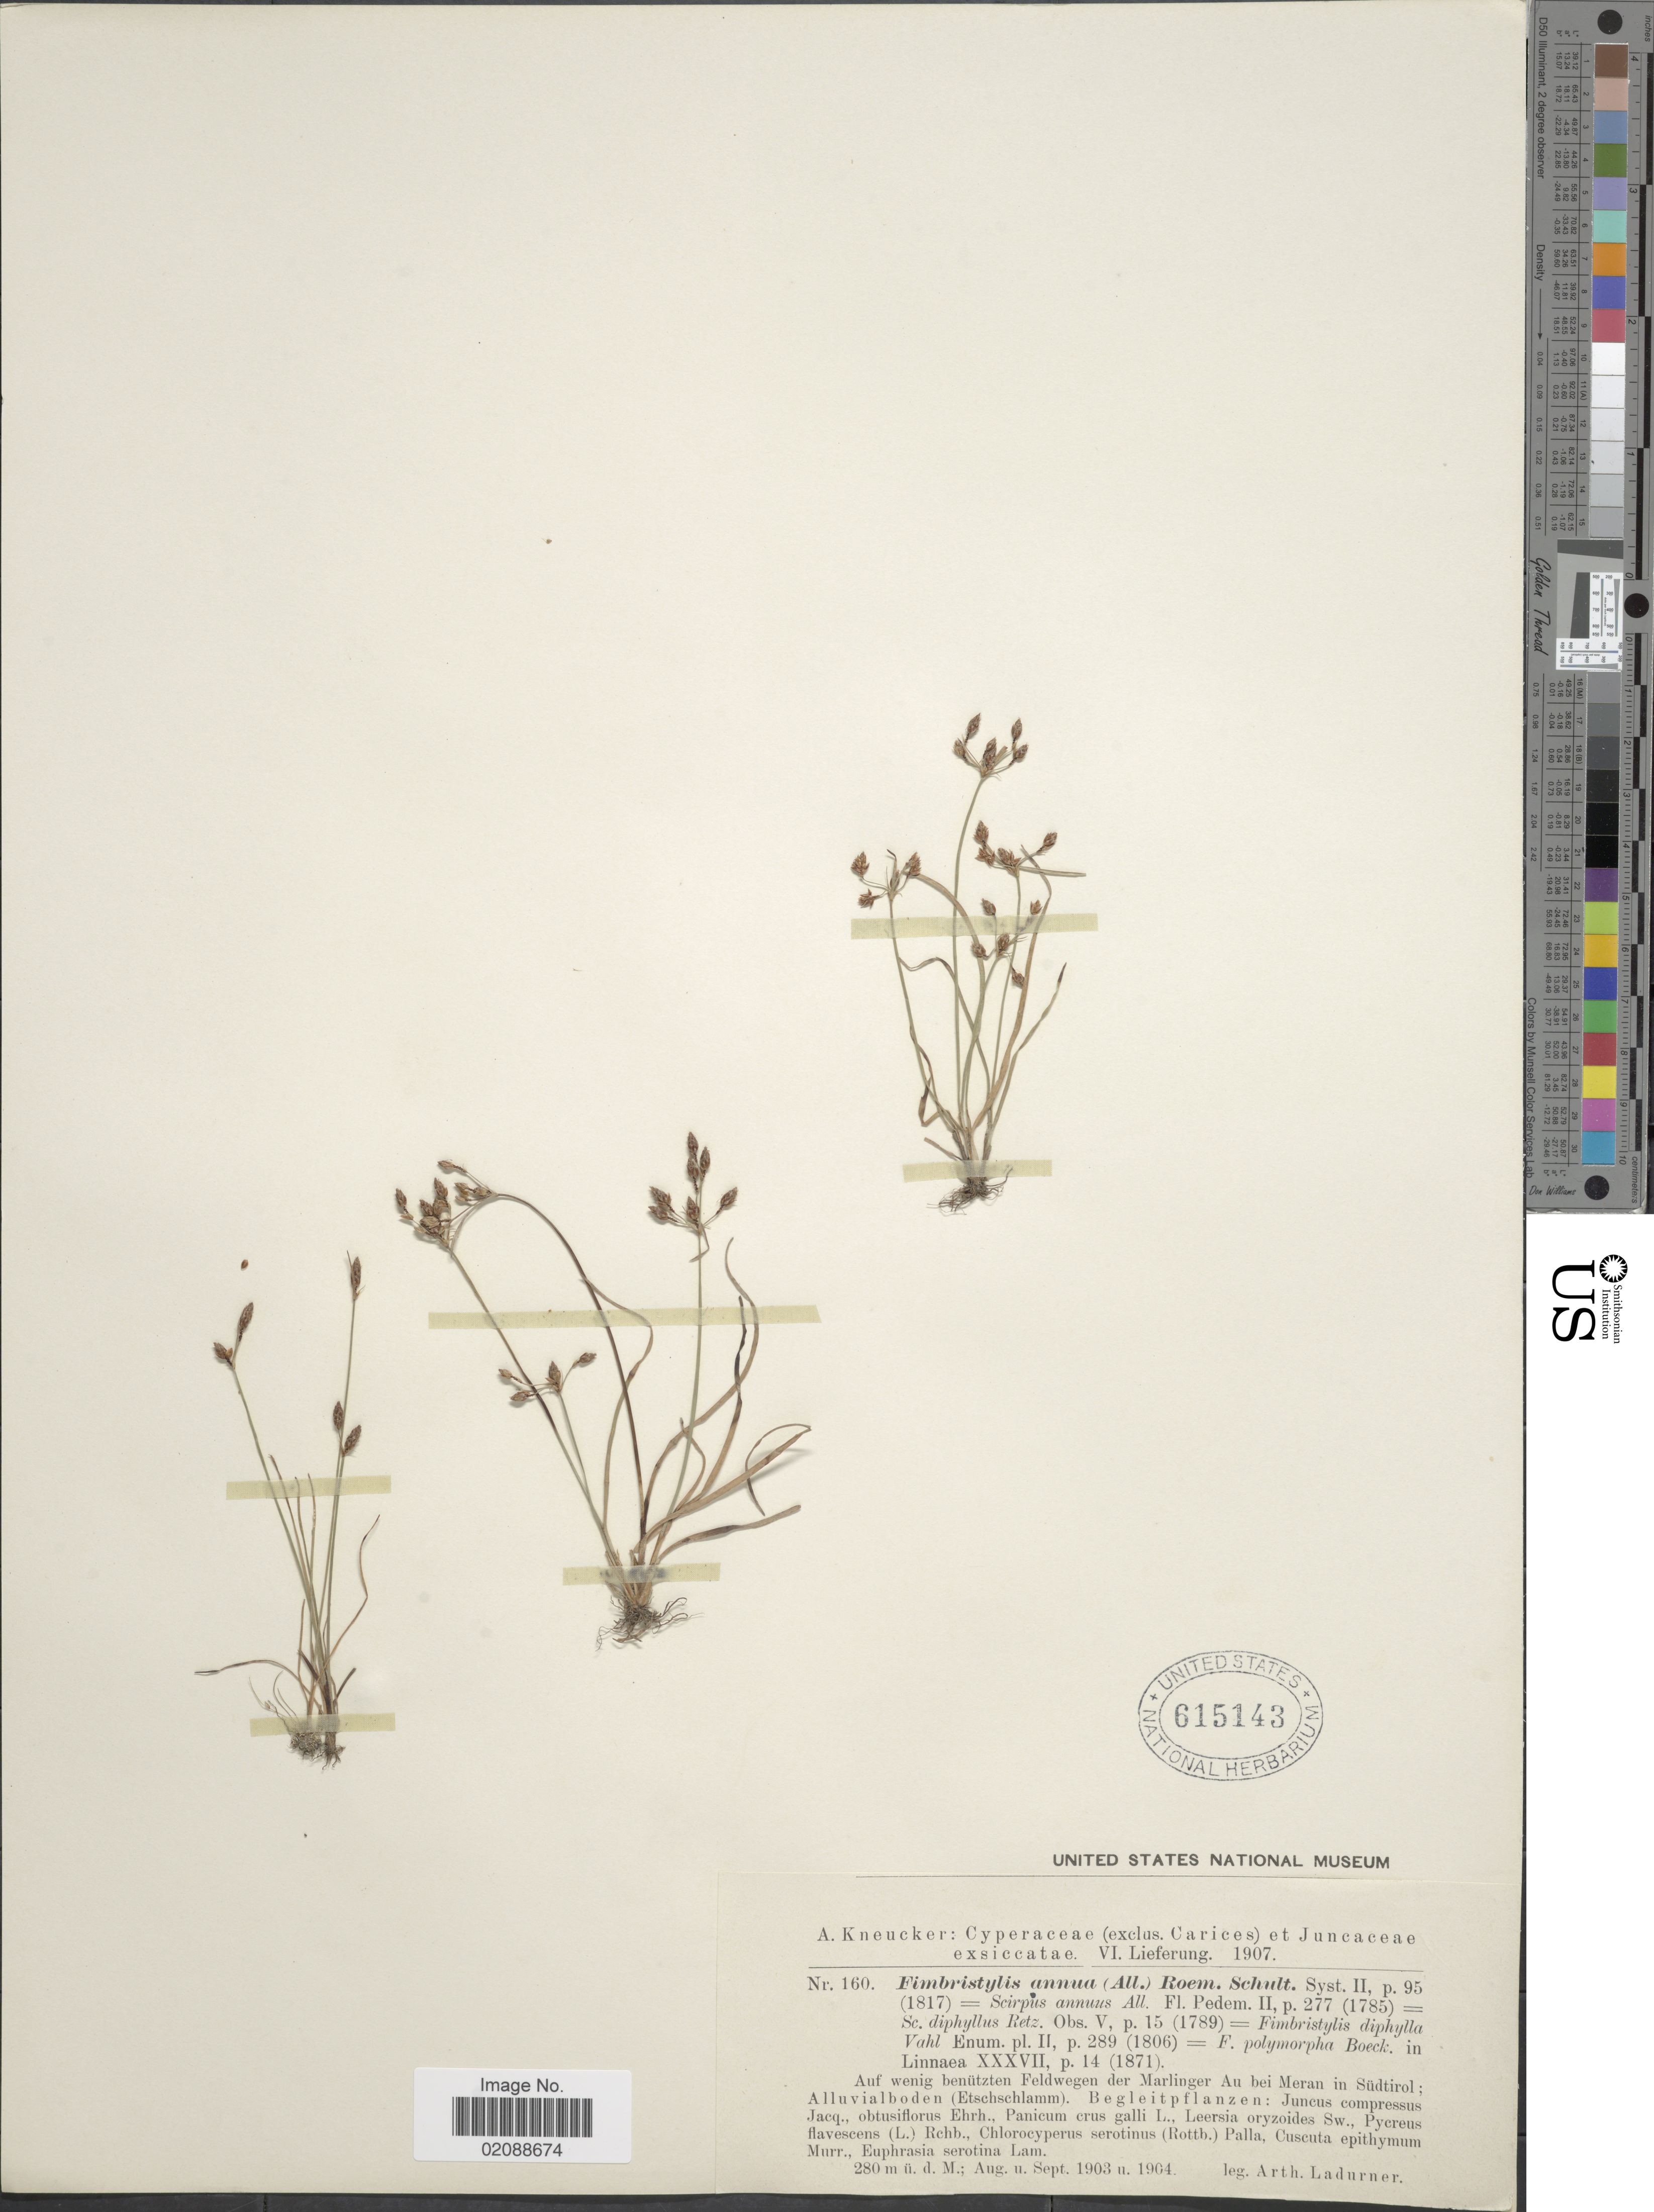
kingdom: Plantae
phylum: Tracheophyta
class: Liliopsida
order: Poales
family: Cyperaceae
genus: Fimbristylis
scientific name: Fimbristylis annua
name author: (All.) Roem. & Schult.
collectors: A. Ladurner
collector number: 160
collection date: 1903-08/1904-09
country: Italy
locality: Auf wenig benutzten Feldwegen der Marlinger Au bei Meran in Sudtirol; Alluvialboden (Etschschlamm)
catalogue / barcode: US 615143